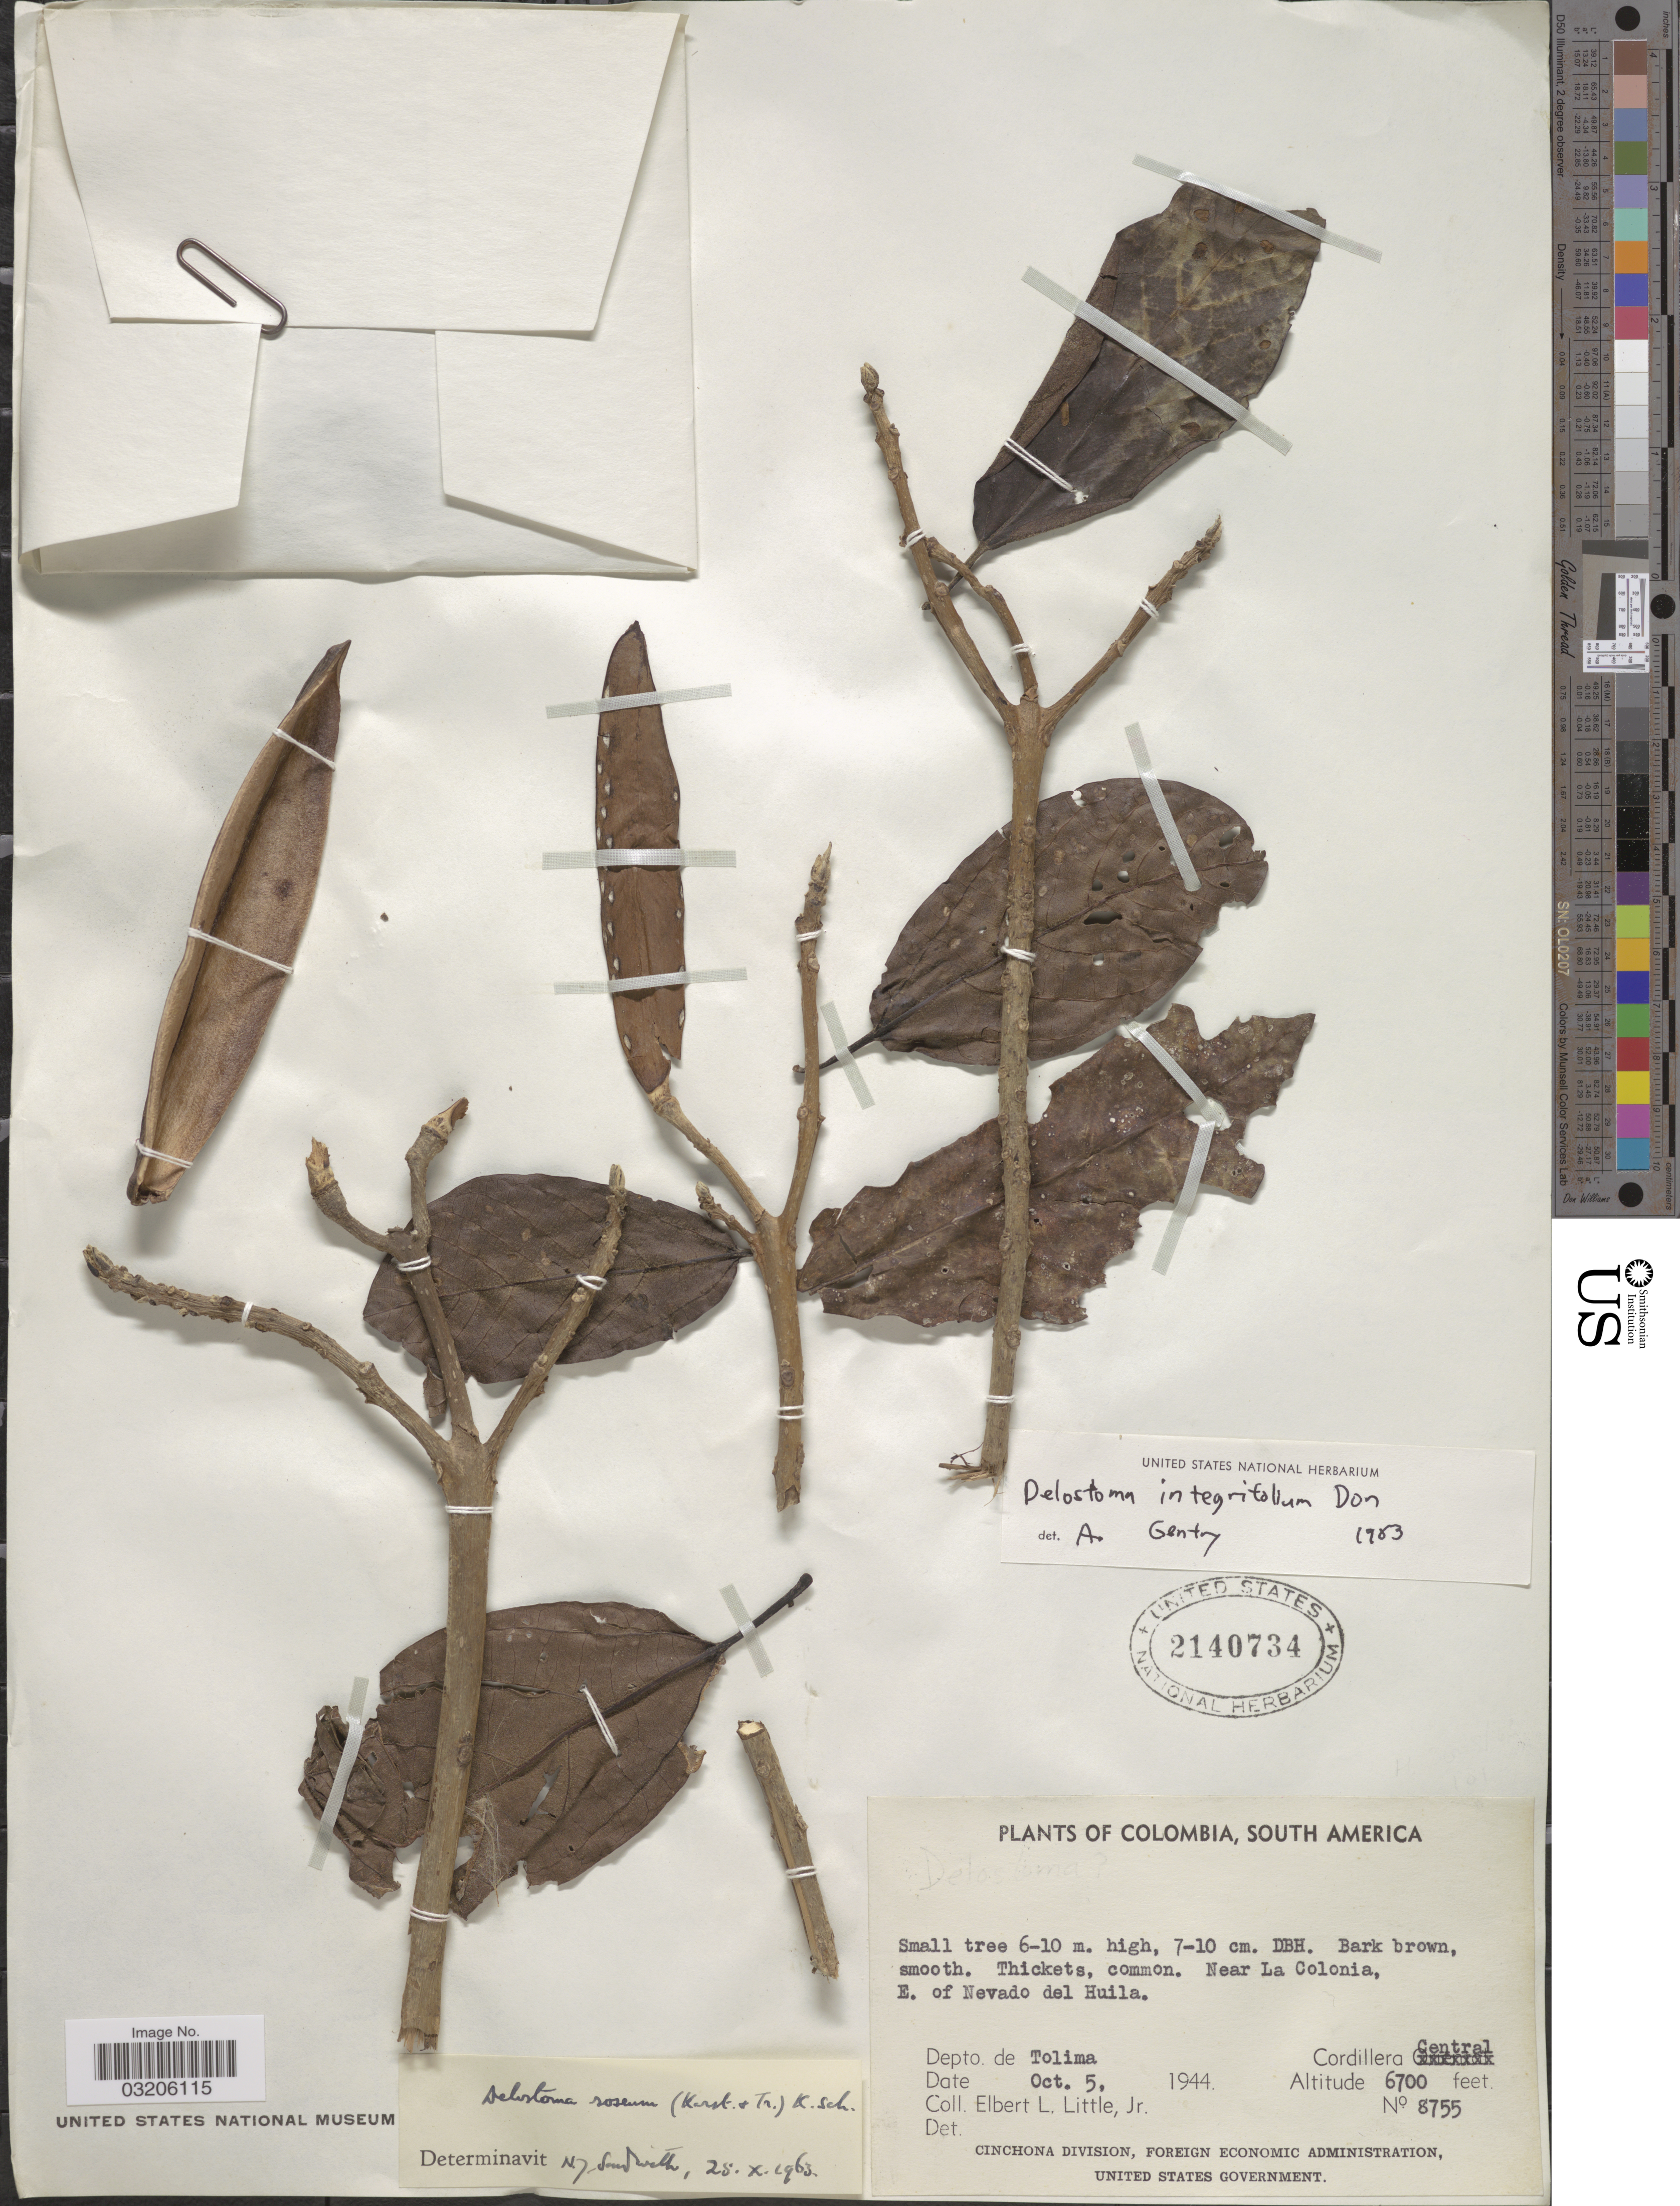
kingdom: Plantae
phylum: Tracheophyta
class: Magnoliopsida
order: Lamiales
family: Bignoniaceae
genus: Delostoma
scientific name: Delostoma integrifolium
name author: D. Don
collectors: E. L. Little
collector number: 8755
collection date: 1944-10-05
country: Colombia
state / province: Tolima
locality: Near La Colonia, E. of Nevado del Huila. Depto. de Tolima. Cordillera Central.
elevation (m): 2042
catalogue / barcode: US 2140734